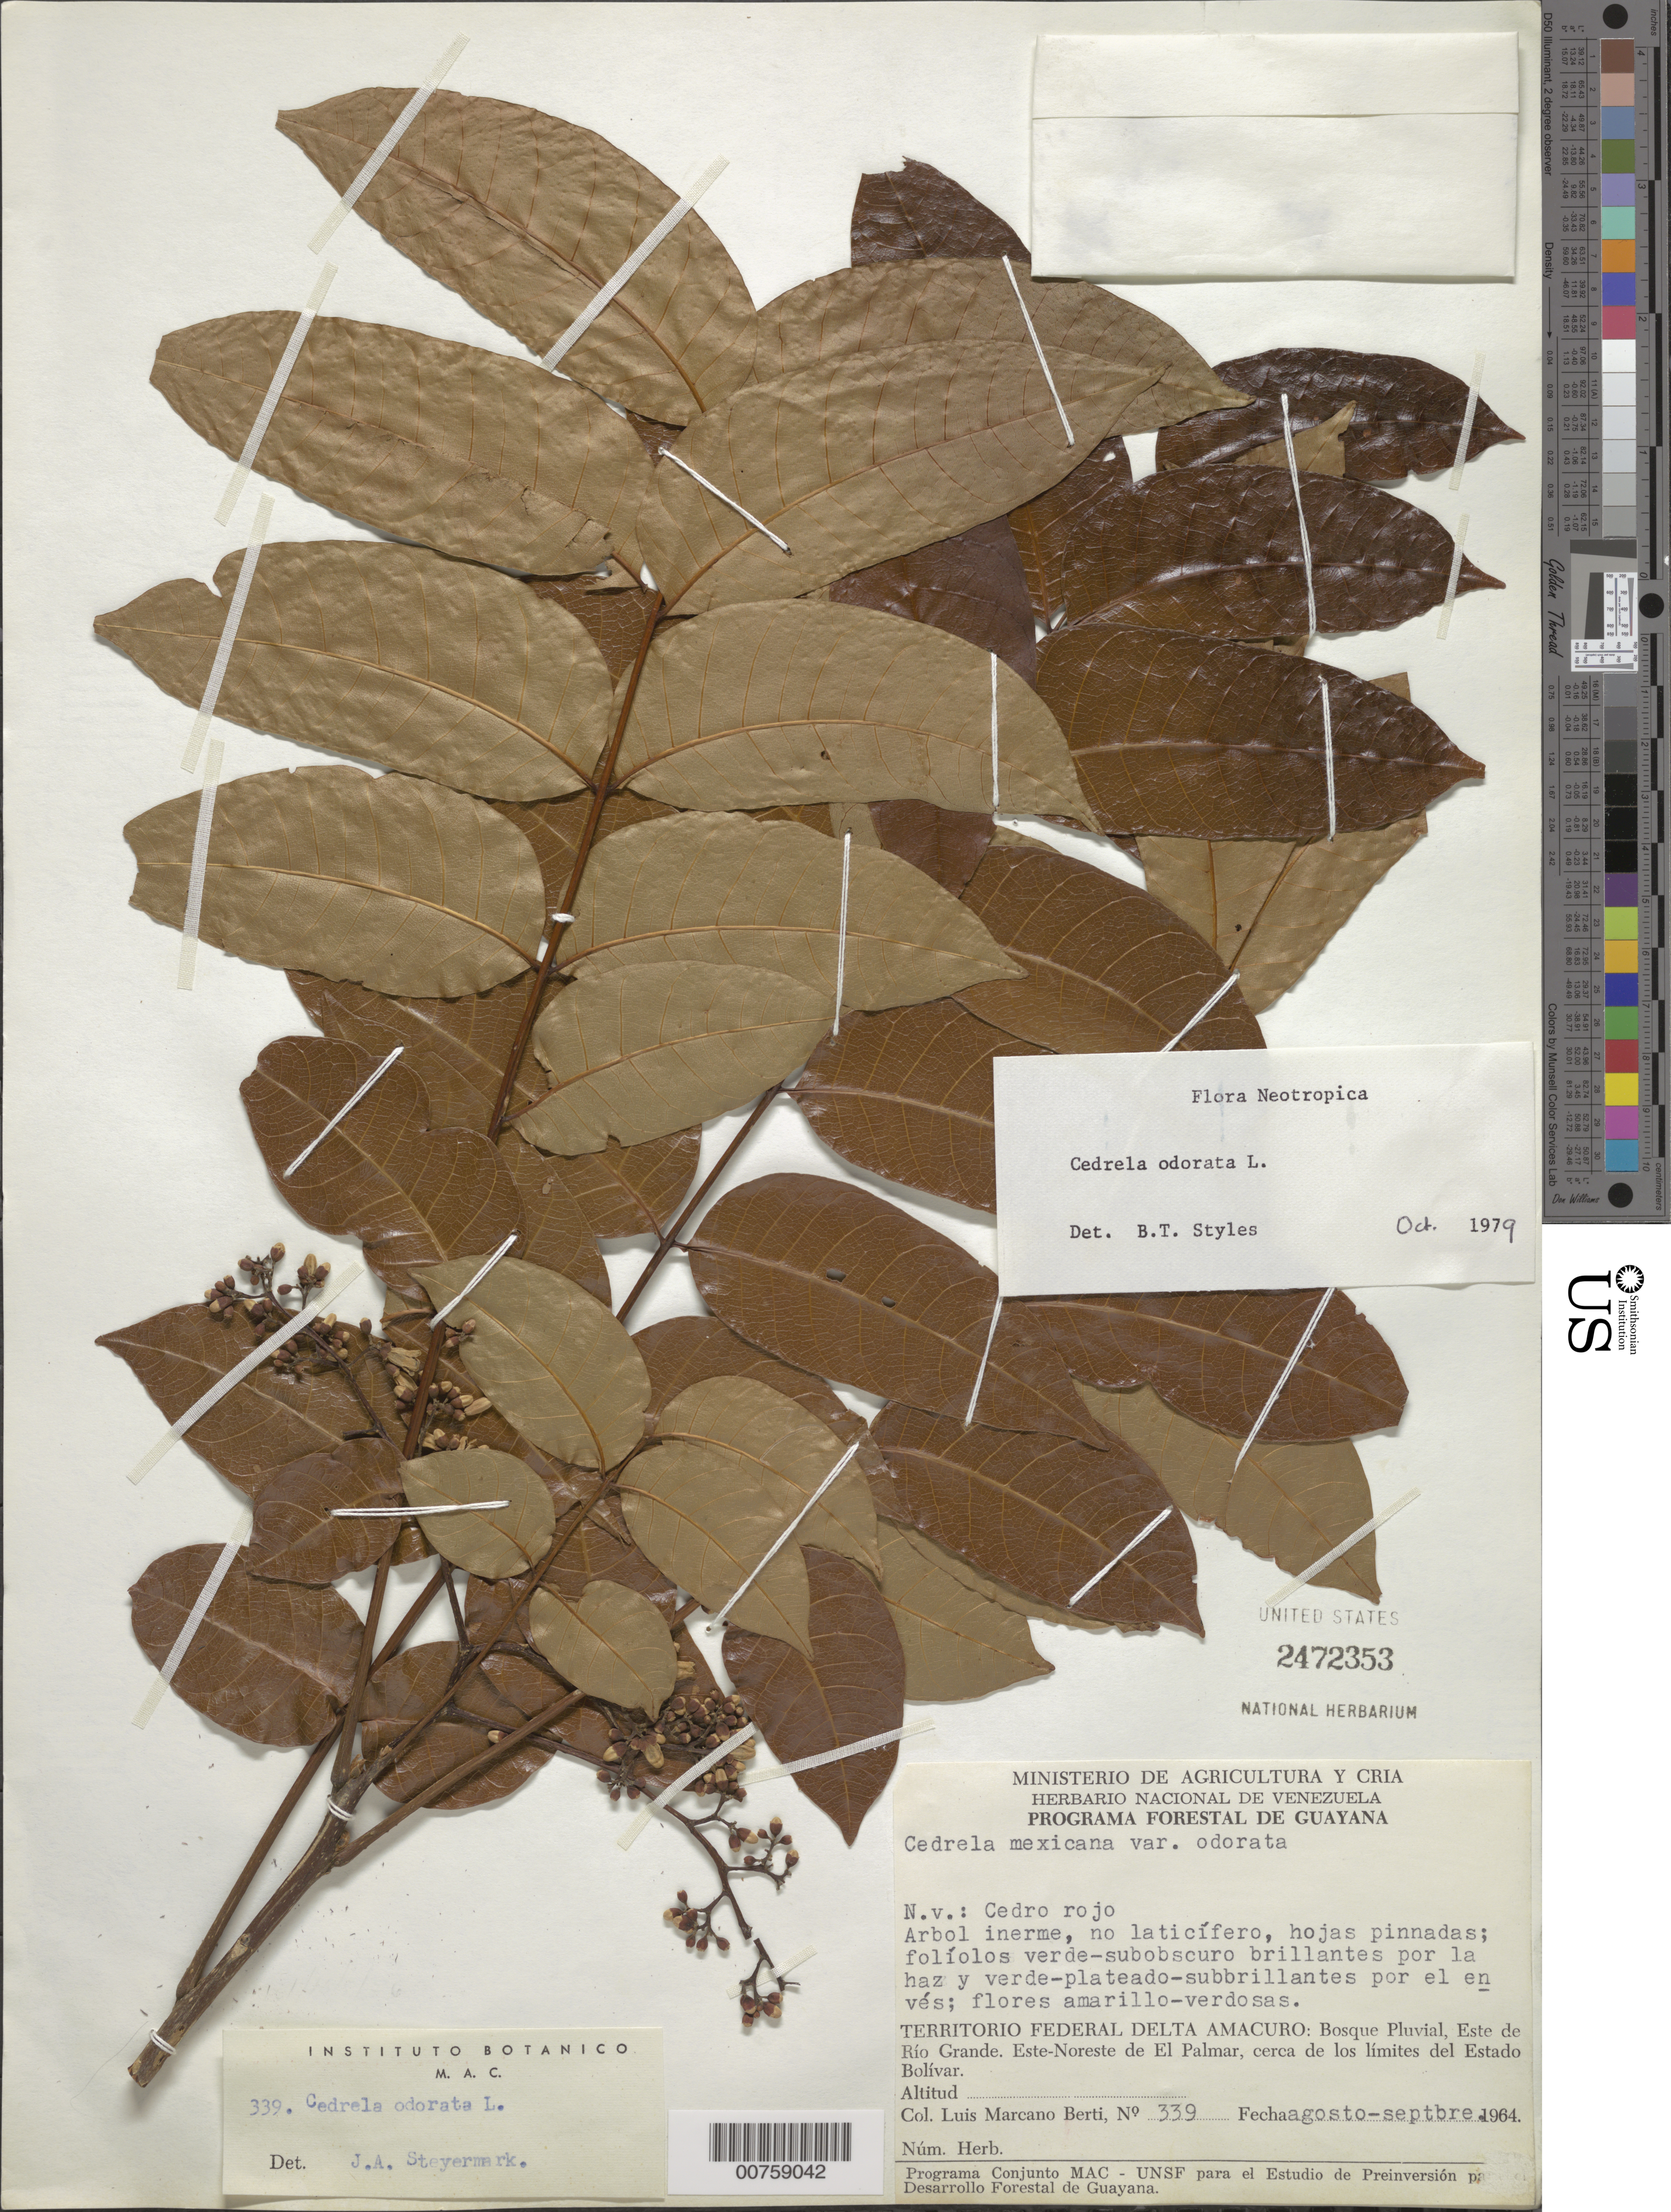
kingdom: Plantae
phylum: Tracheophyta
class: Magnoliopsida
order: Sapindales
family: Meliaceae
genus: Cedrela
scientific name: Cedrela odorata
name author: L.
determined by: Styles, B. T.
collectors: L. Marcano-Berti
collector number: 339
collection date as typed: Aug-64 to Sep-64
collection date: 1964-08/1964-09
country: Venezuela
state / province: Delta Amacuro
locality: Este de Río Grande, ENE de El Palmar, cerca de los limites del Estado Bolívar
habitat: Bosque pluvial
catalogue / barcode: US 2472353